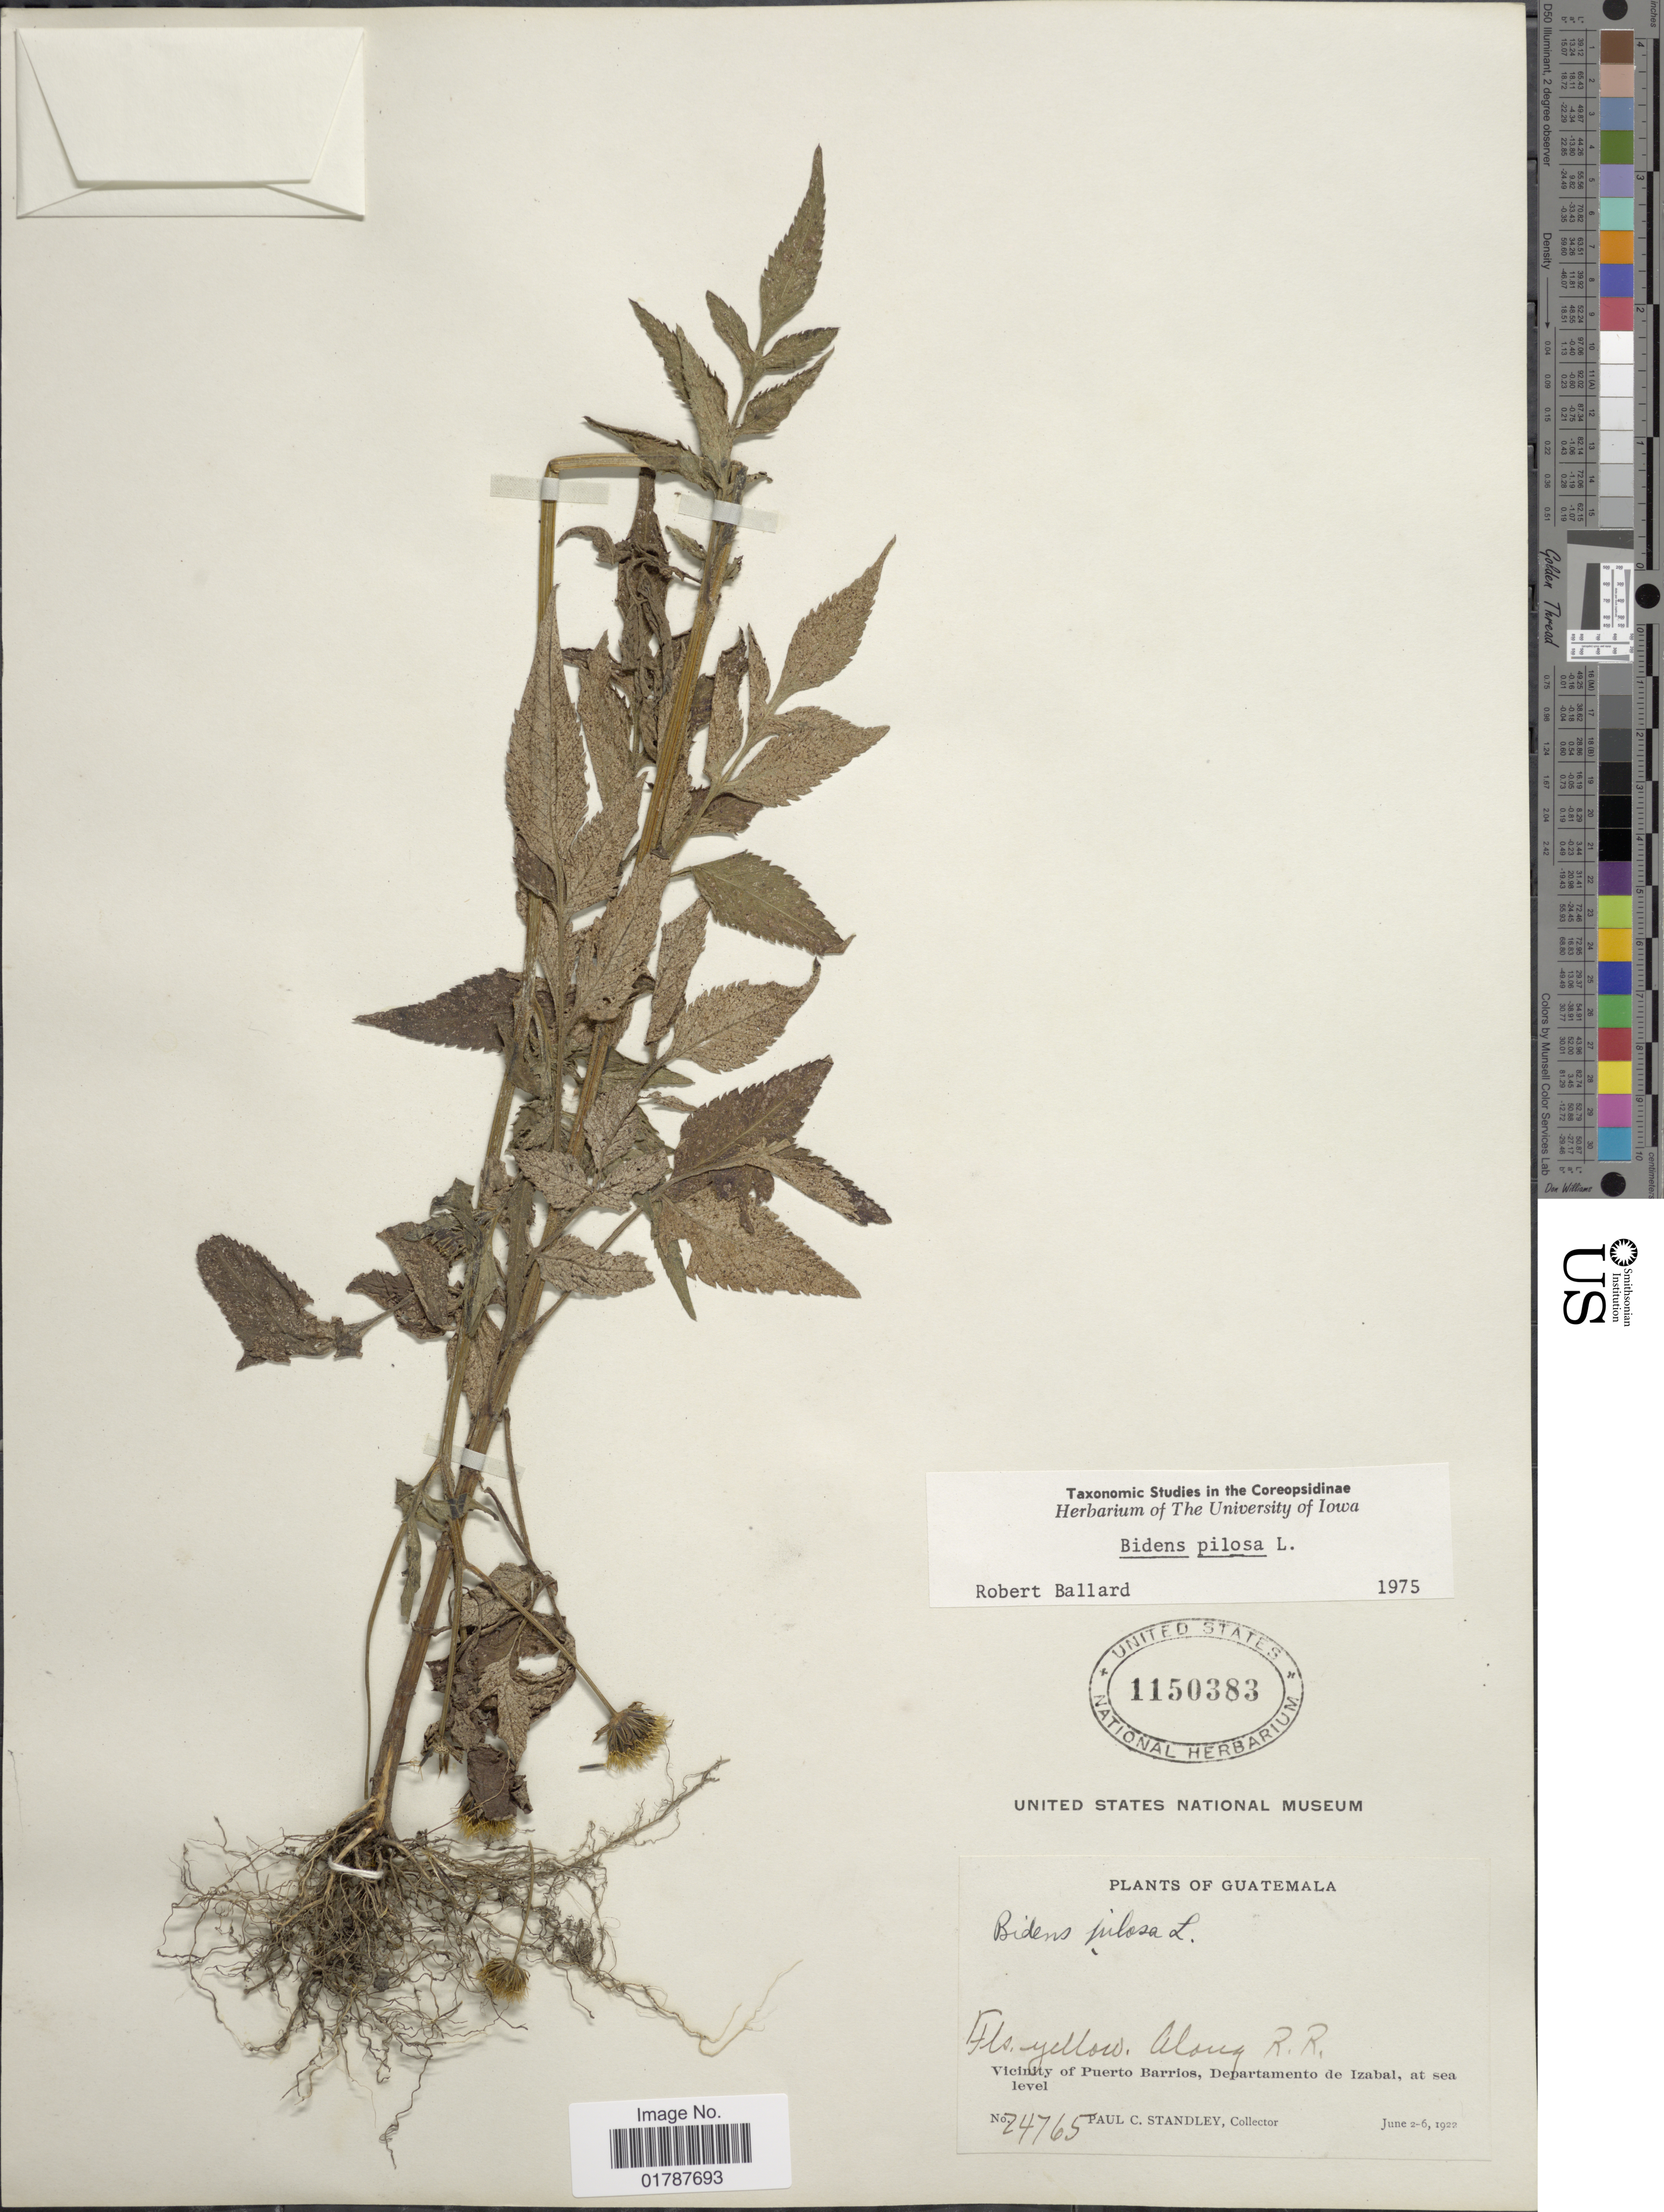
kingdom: Plantae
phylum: Tracheophyta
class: Magnoliopsida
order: Asterales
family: Asteraceae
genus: Bidens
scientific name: Bidens pilosa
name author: L.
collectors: P. C. Standley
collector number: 24765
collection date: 1922-06-06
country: Guatemala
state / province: Izabal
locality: Vicinity of Puerto Barrios, Departamento de Izabal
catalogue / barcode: US 1150383